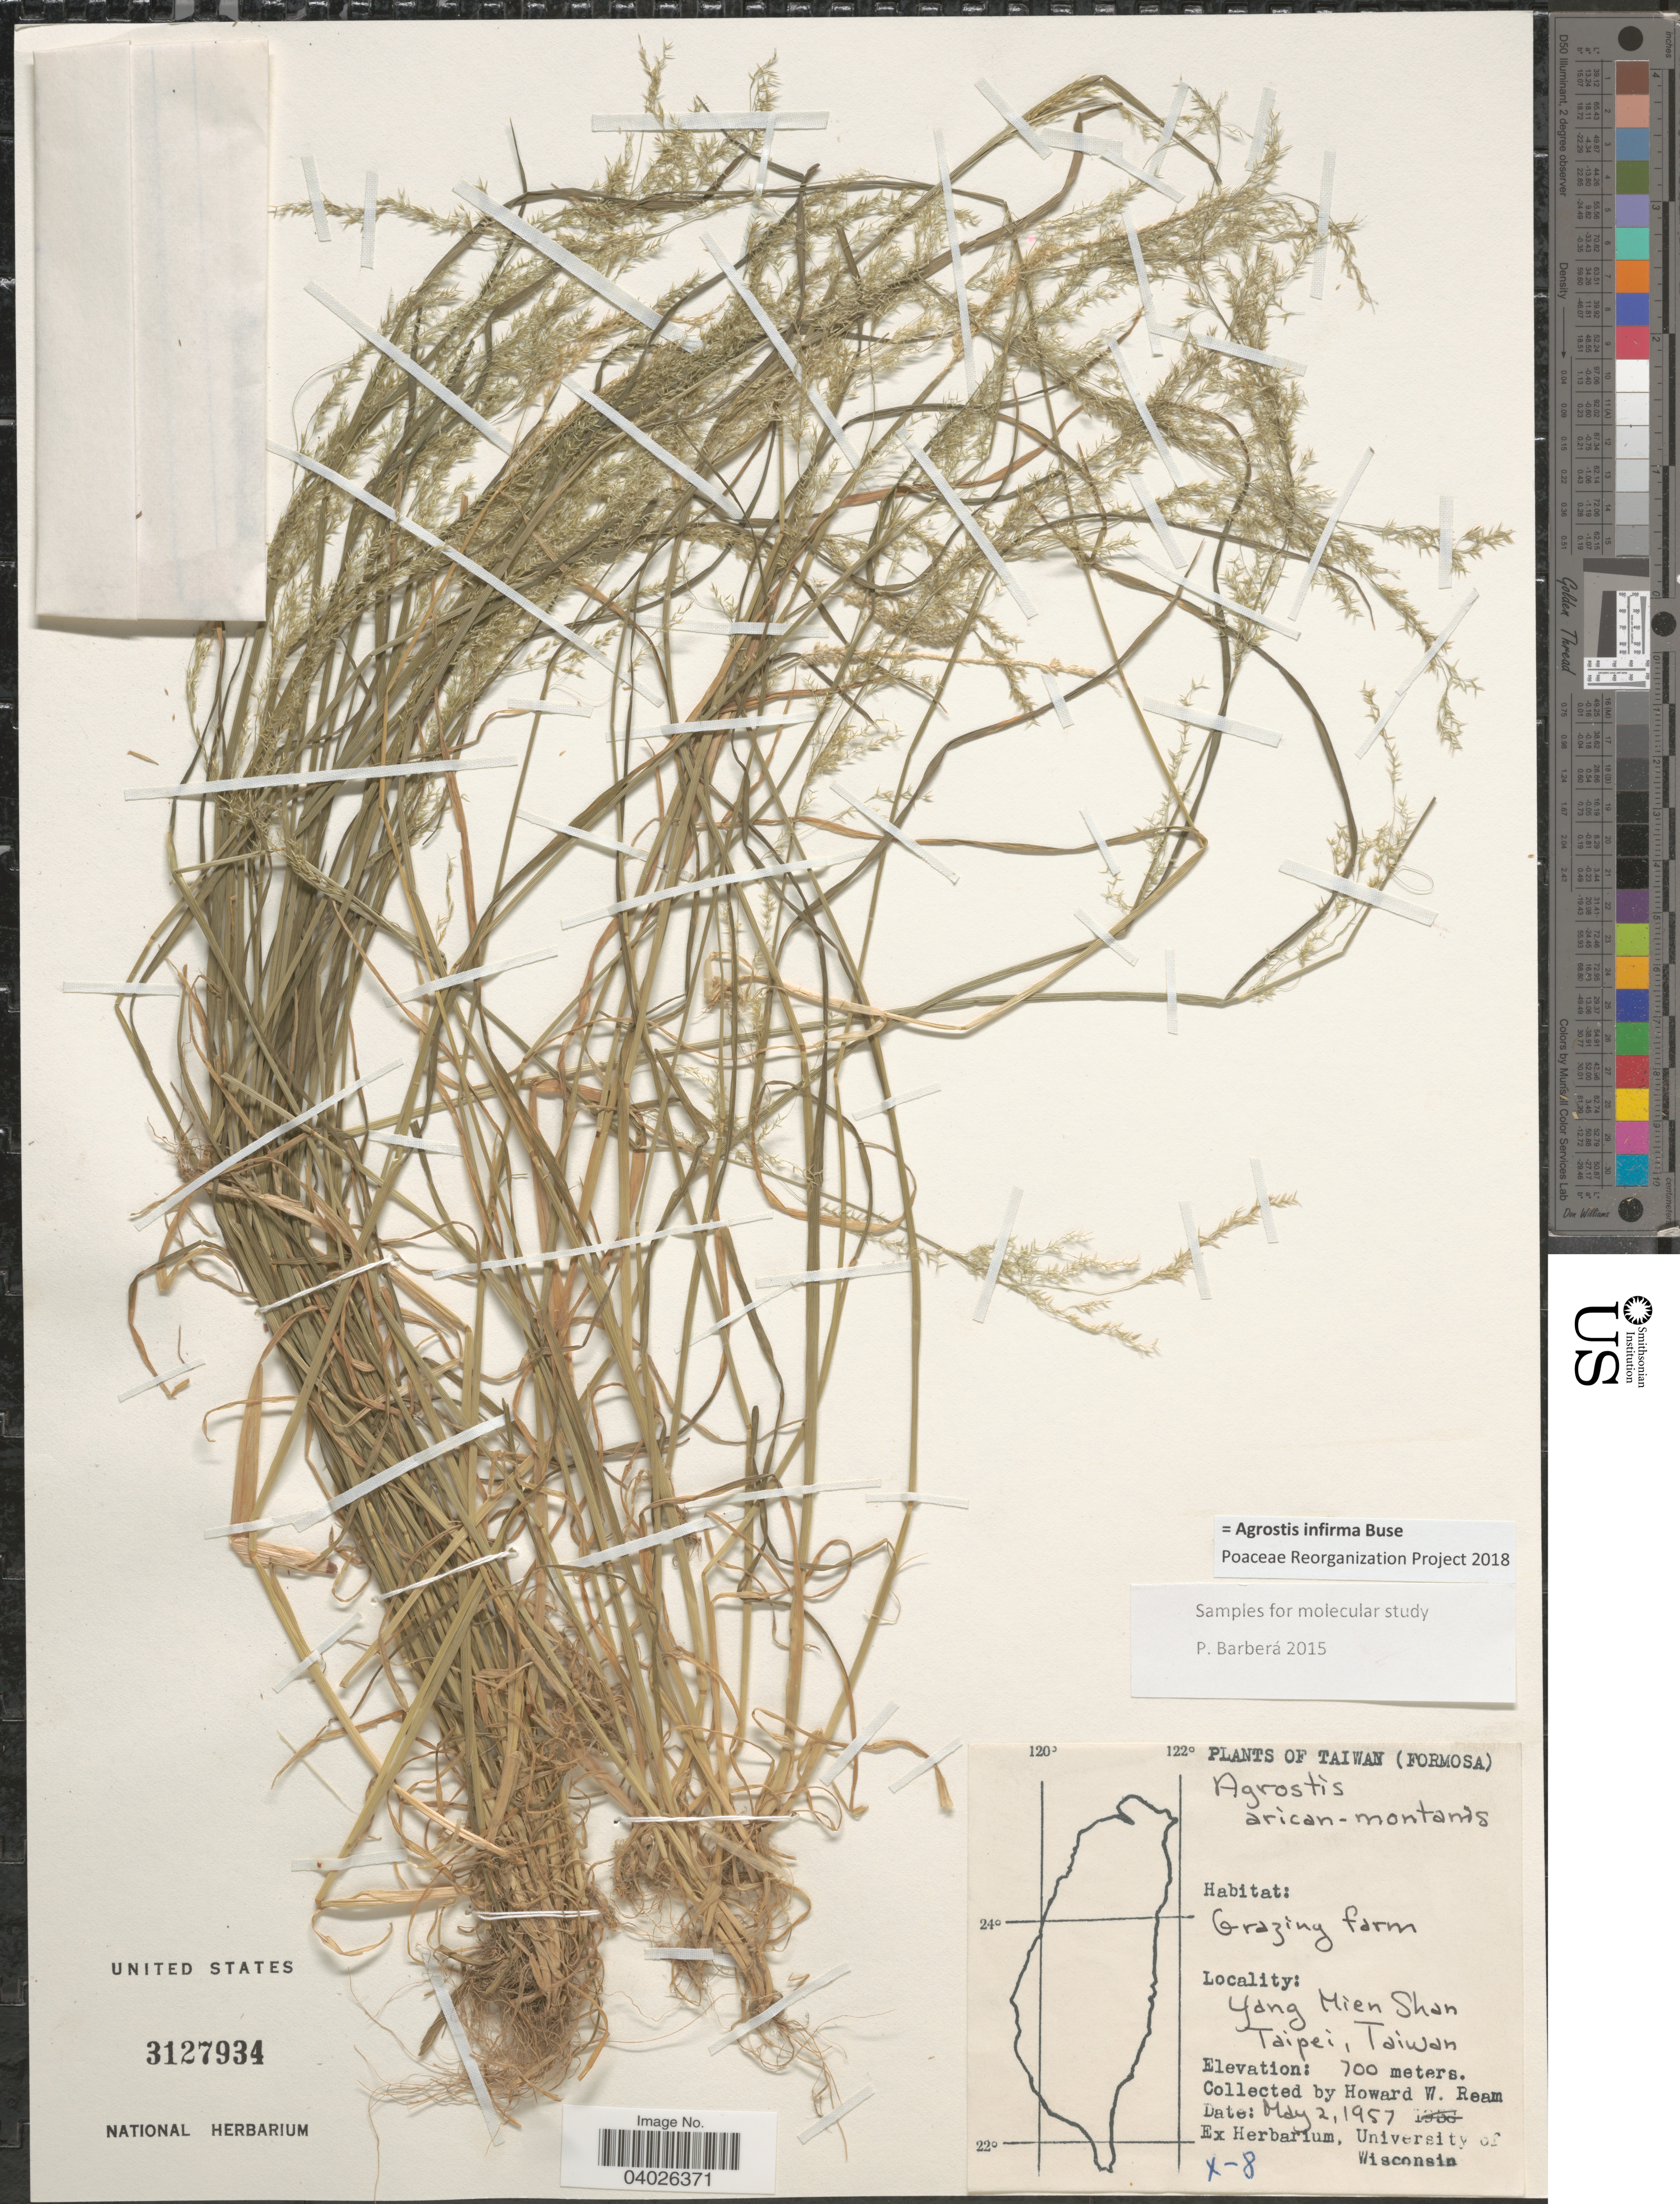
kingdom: Plantae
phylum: Tracheophyta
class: Liliopsida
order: Poales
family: Poaceae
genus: Agrostis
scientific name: Agrostis infirma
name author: Büse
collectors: H. Ream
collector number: X-8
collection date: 1957-05-02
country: Taiwan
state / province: Taipei City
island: Taiwan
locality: (Formosa). Yang Mien Shan Taipei.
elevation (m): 700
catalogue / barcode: US 3127934